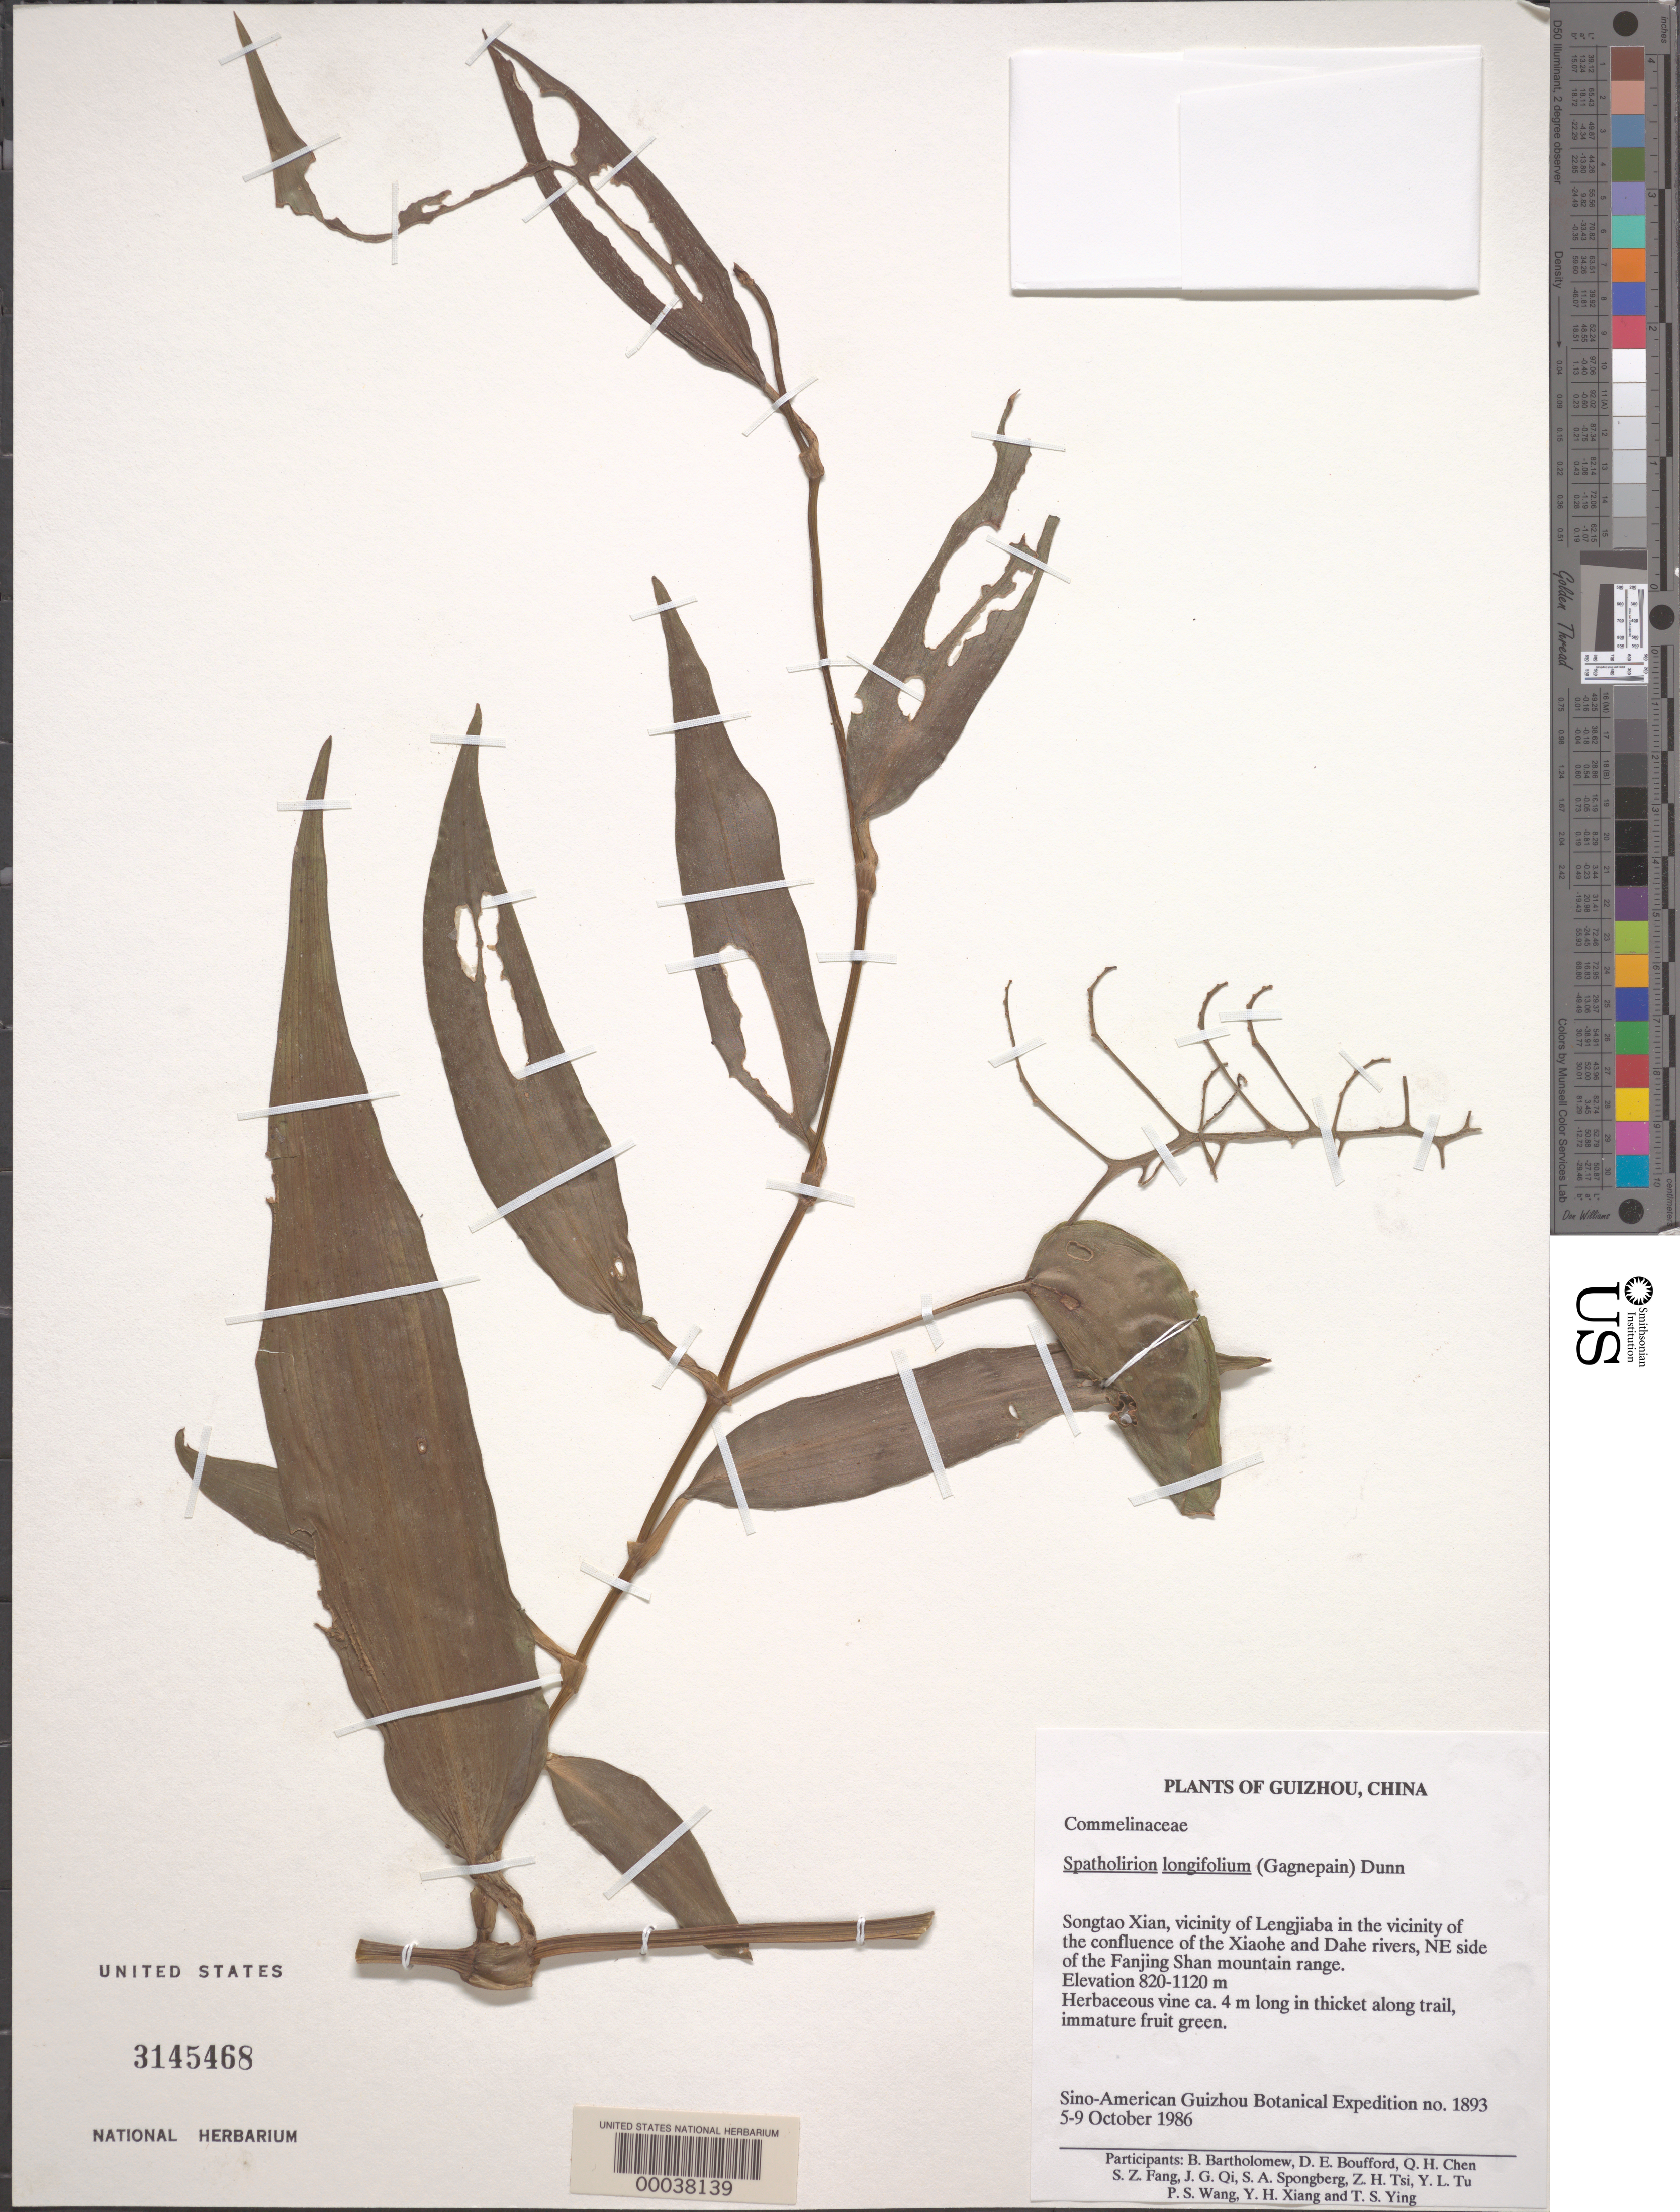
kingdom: Plantae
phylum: Tracheophyta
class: Liliopsida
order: Commelinales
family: Commelinaceae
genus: Spatholirion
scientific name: Spatholirion longifolium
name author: (Gagnep.) Dunn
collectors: B. M. Bartholomew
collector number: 1893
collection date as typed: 05 Oct 1986 to 09 Oct 1986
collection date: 1986-10-05/1986-10-09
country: China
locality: Songtao xian, near lengjiaba near xiaohe and dahe rivers, ne side of fanjing shan mt range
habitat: In thicket along trail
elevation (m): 820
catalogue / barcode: US 3145468